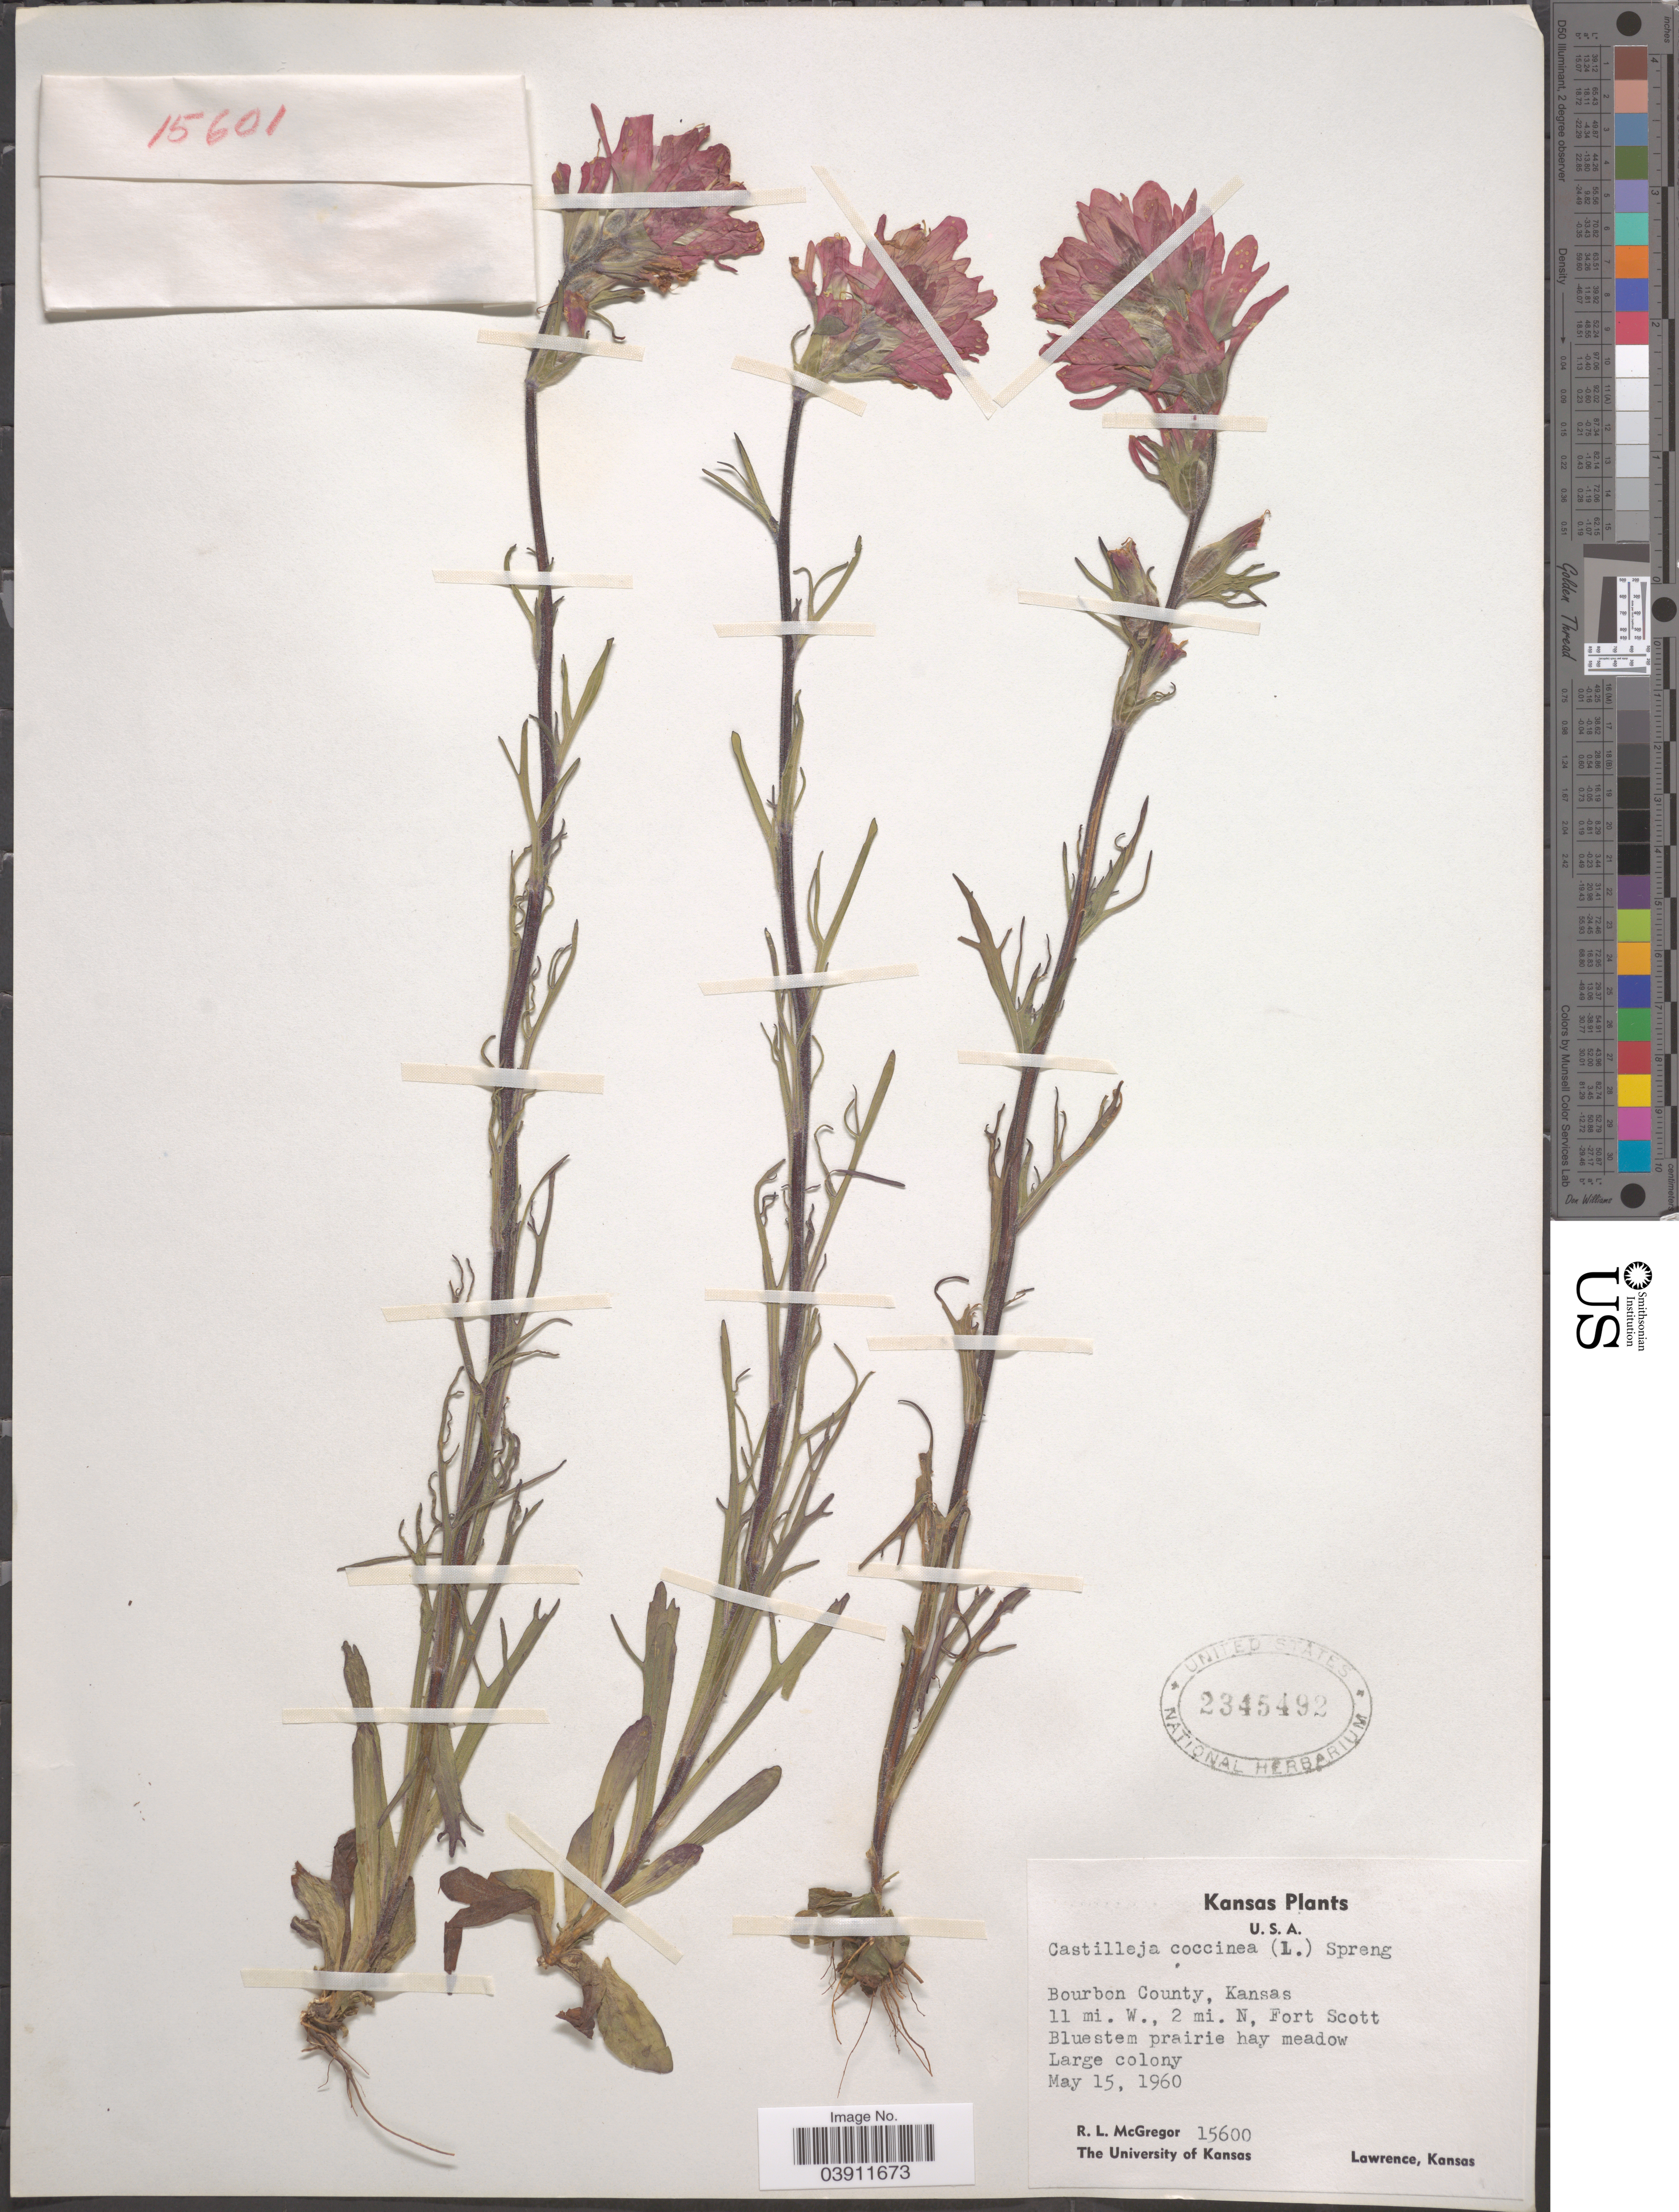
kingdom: Plantae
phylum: Tracheophyta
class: Magnoliopsida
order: Lamiales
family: Orobanchaceae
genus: Castilleja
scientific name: Castilleja coccinea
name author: (L.) Spreng.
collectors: R. McGregor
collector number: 15600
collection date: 1960-05-15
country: United States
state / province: Kansas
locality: Bourbon County. 11 mi. W., 2 mi. N., Fort Scott.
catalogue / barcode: US 2345492